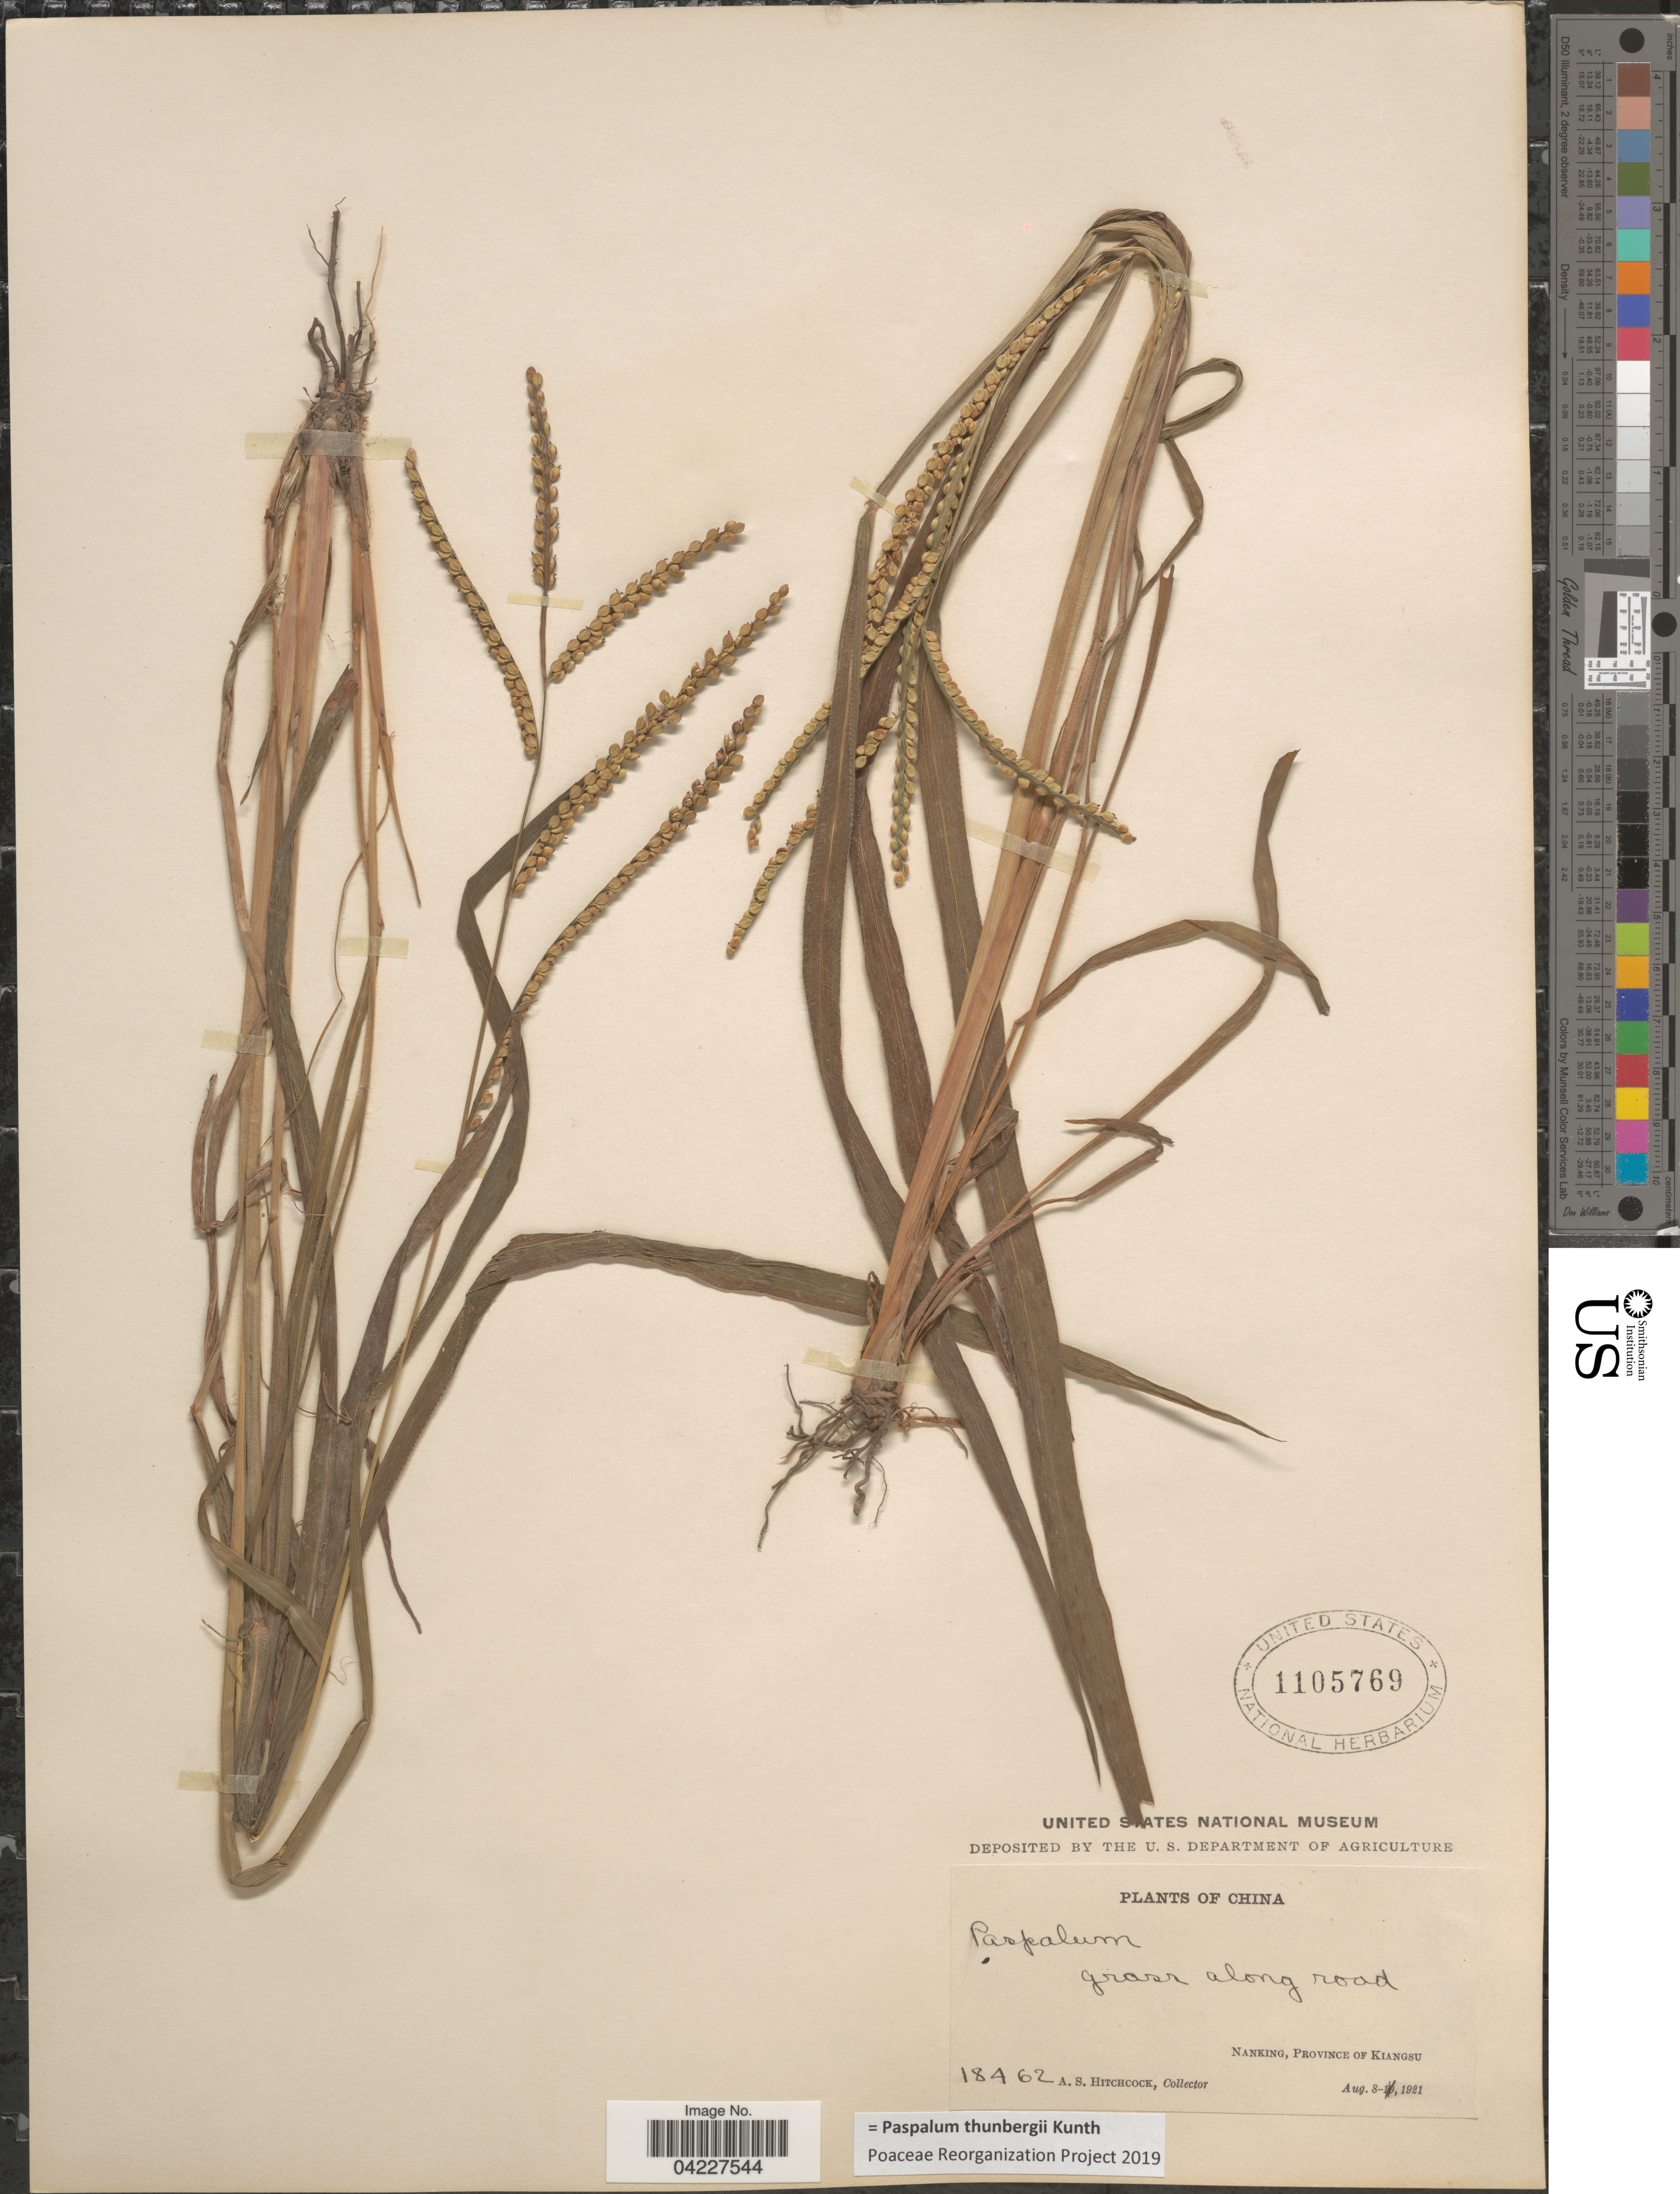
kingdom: Plantae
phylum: Tracheophyta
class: Liliopsida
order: Poales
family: Poaceae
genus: Paspalum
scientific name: Paspalum thunbergii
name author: Kunth ex Steud.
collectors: A. S. Hitchcock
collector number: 18462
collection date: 1921-08-08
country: China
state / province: Jiangsu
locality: Nanking, Province of Kiangsu.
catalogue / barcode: US 1105769